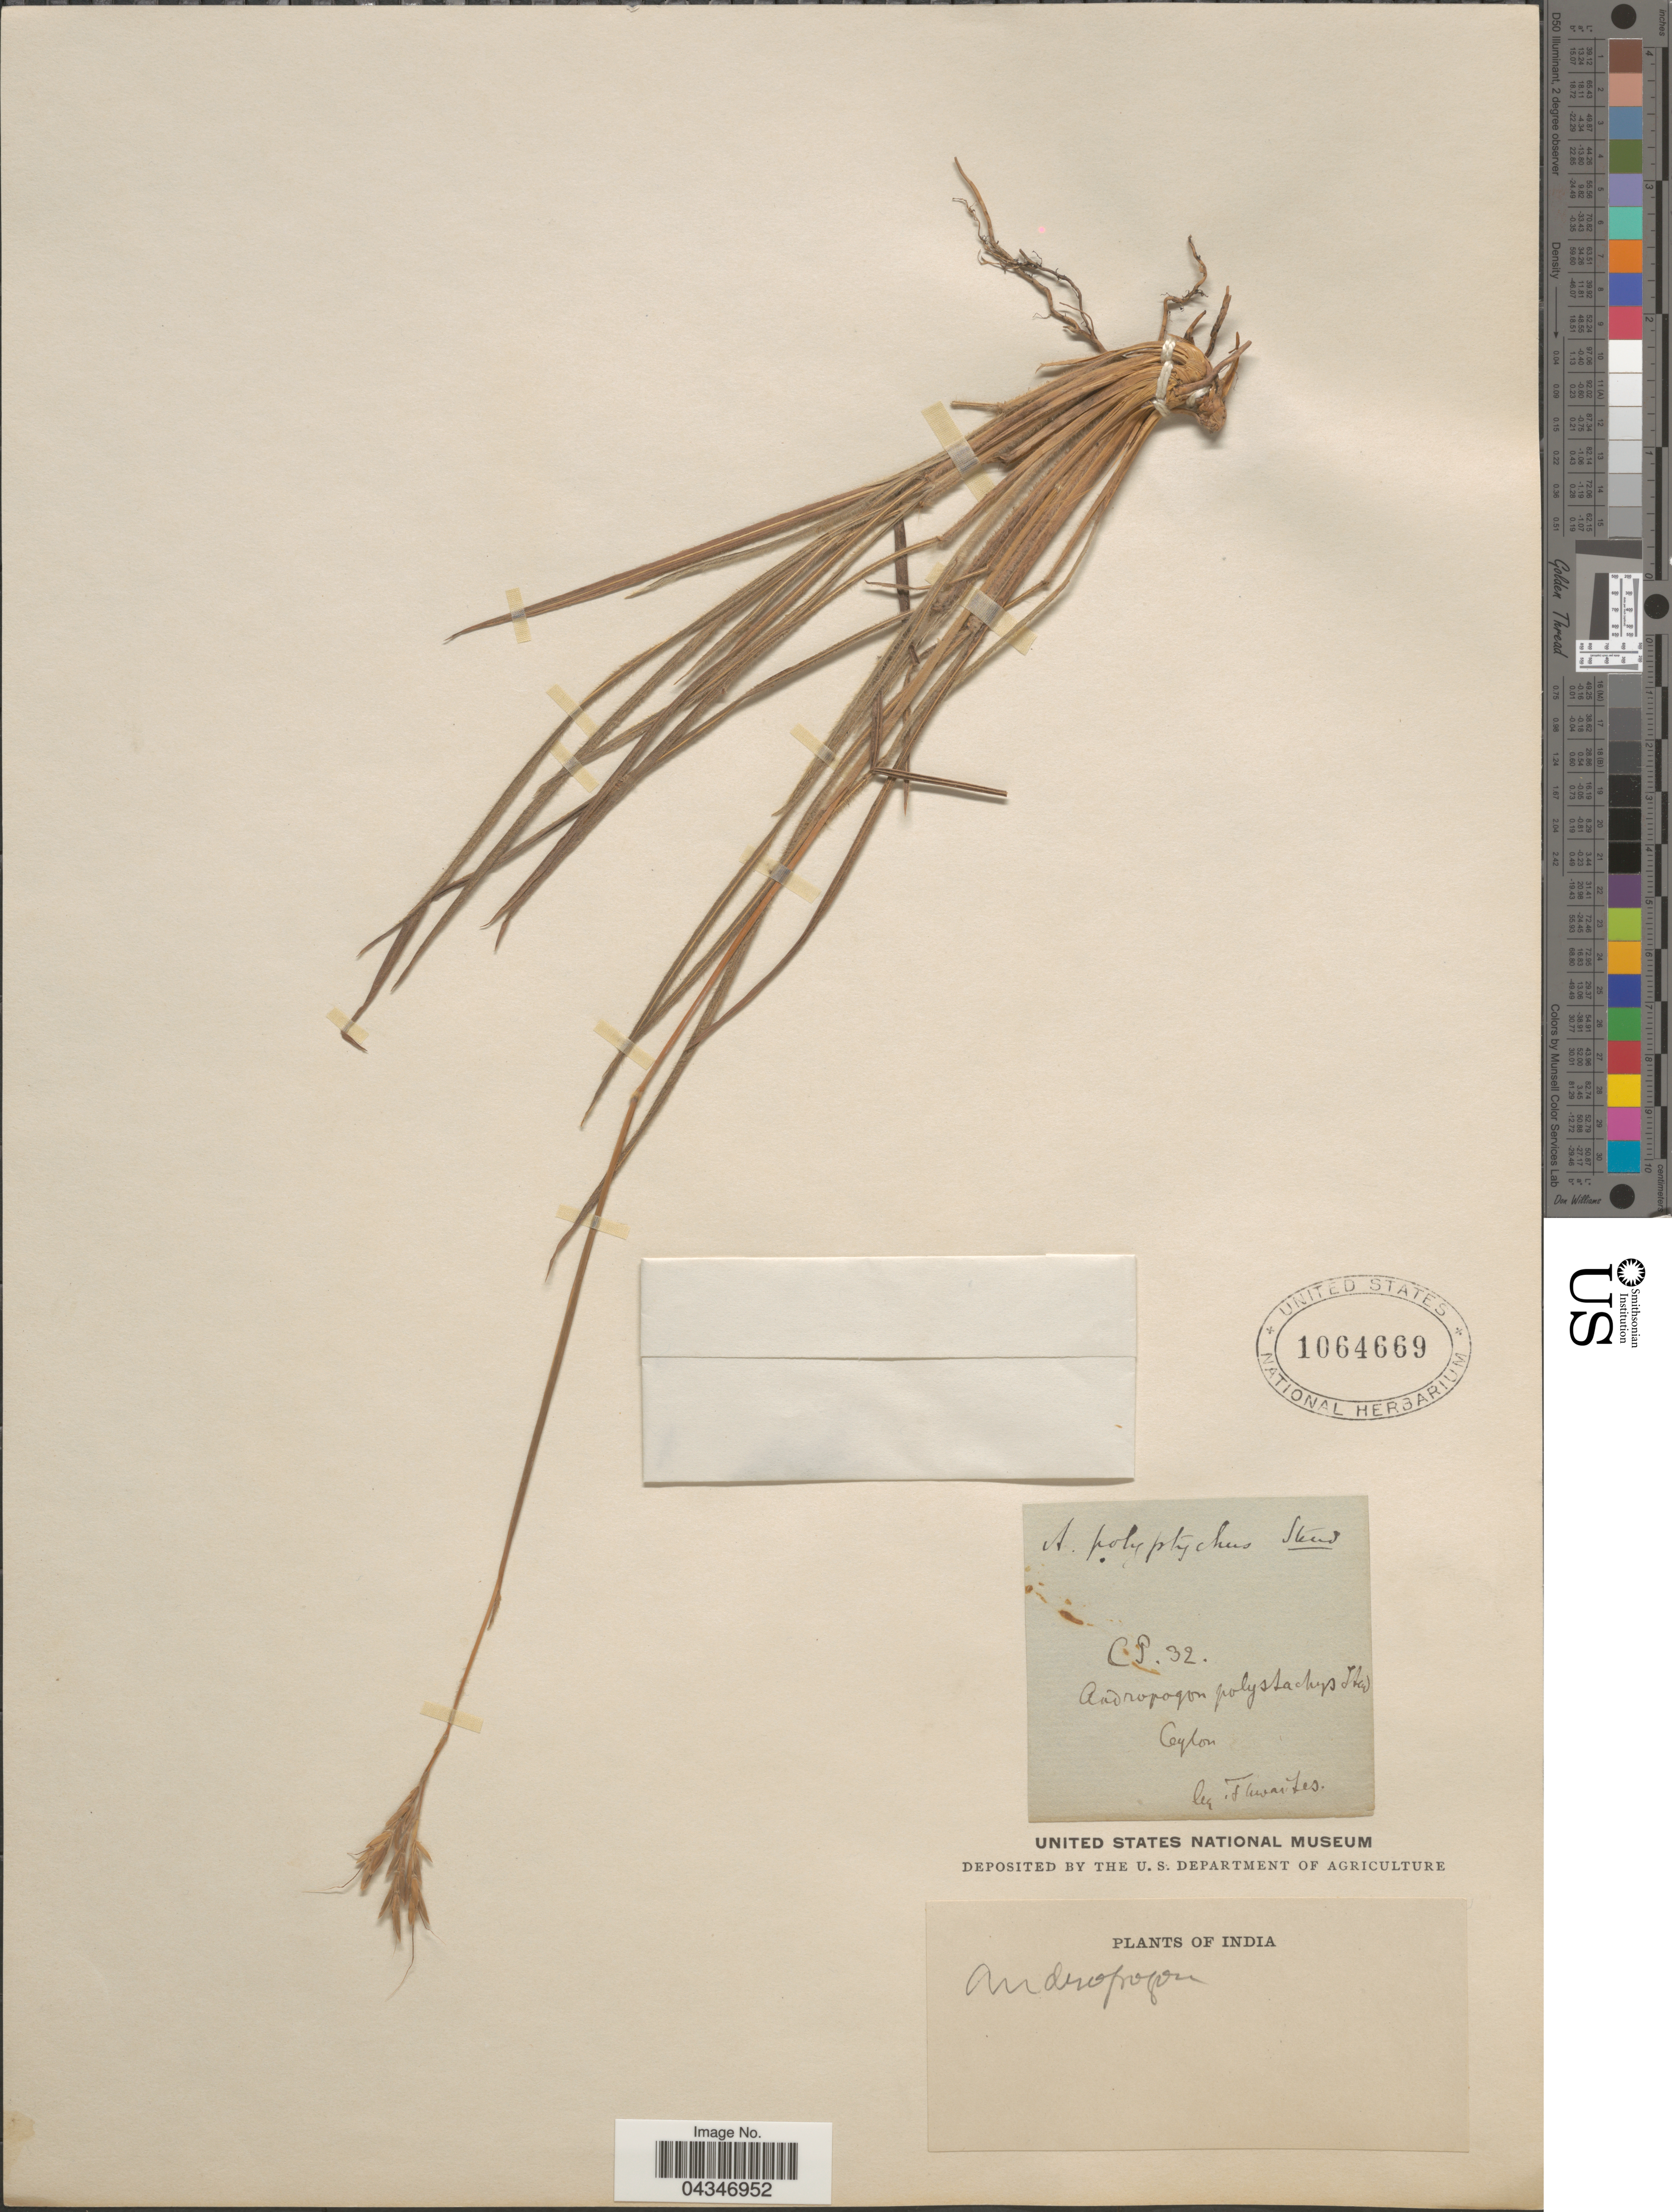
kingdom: Plantae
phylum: Tracheophyta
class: Liliopsida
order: Poales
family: Poaceae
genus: Andropogon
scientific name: Andropogon polyptychos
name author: Steud.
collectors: Thwaites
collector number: CP.32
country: Sri Lanka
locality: Ceylon.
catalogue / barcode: US 1064669